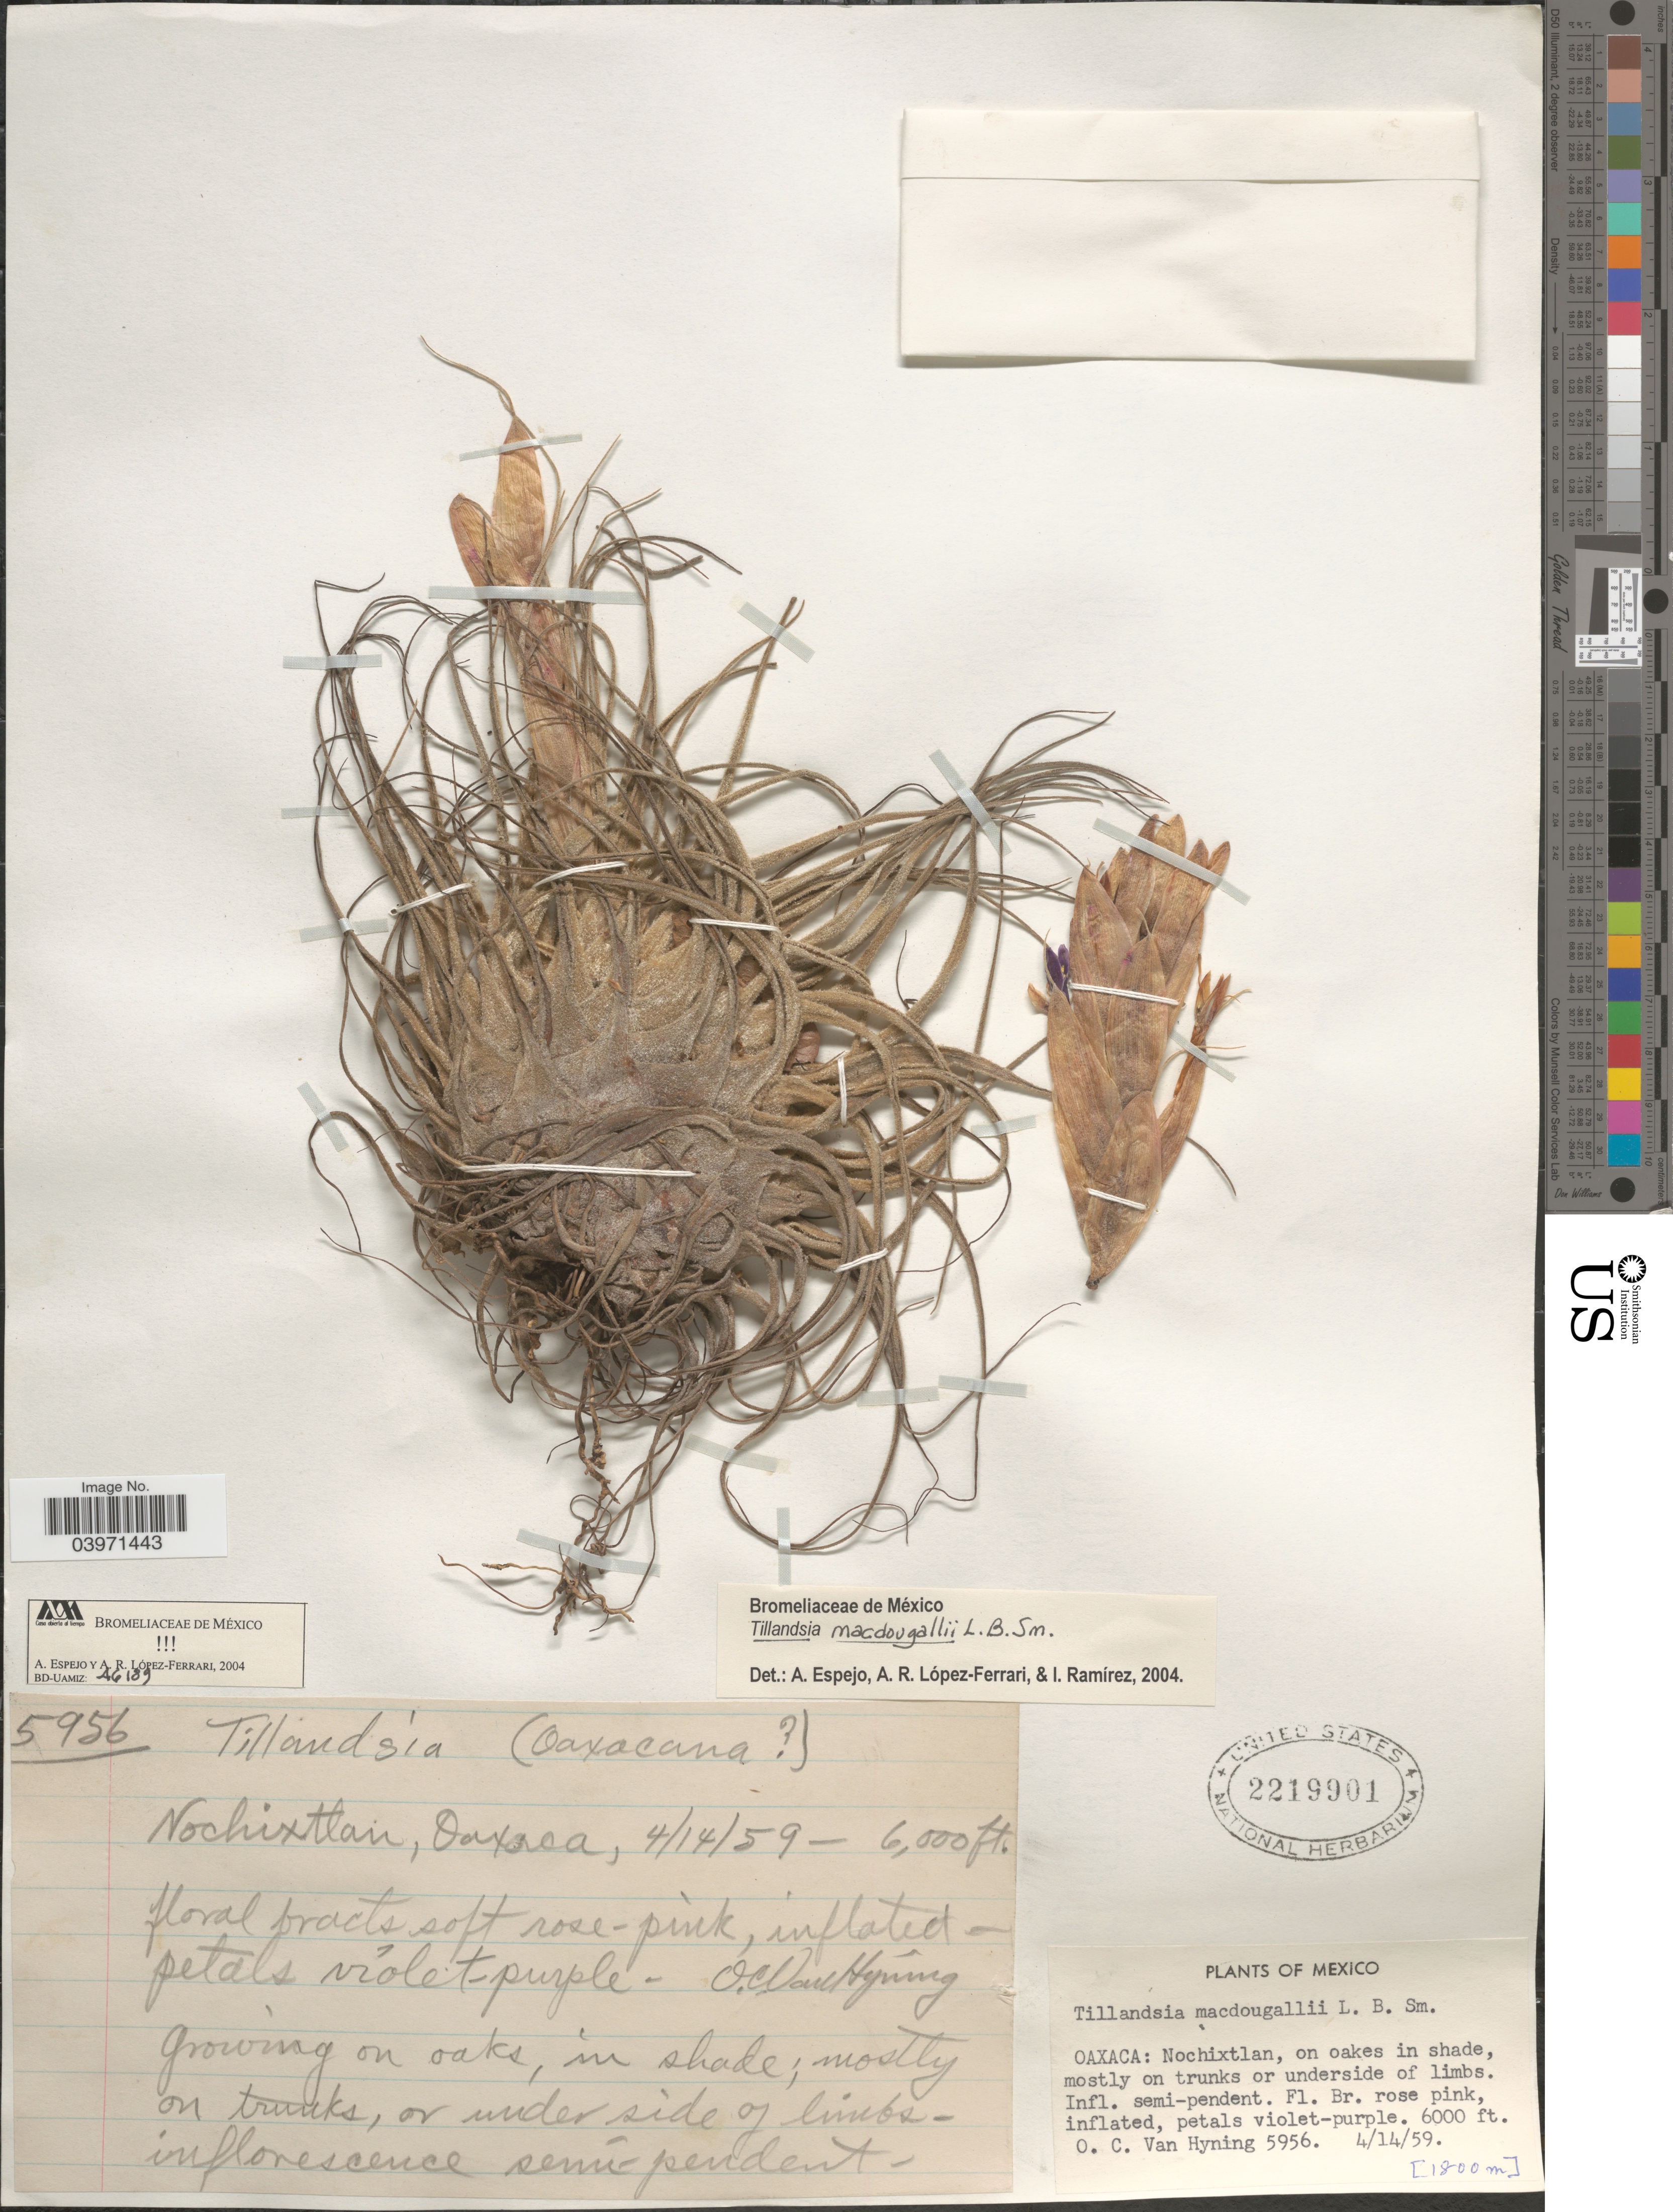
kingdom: Plantae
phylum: Tracheophyta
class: Liliopsida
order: Poales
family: Bromeliaceae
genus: Tillandsia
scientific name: Tillandsia macdougallii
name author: L.B. Sm.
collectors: O. Van Hyning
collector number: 5956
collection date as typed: Transcribed d/m/y: 14/4/59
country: Mexico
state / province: Oaxaca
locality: Nochixtlan.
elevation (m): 1829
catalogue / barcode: US 2219901